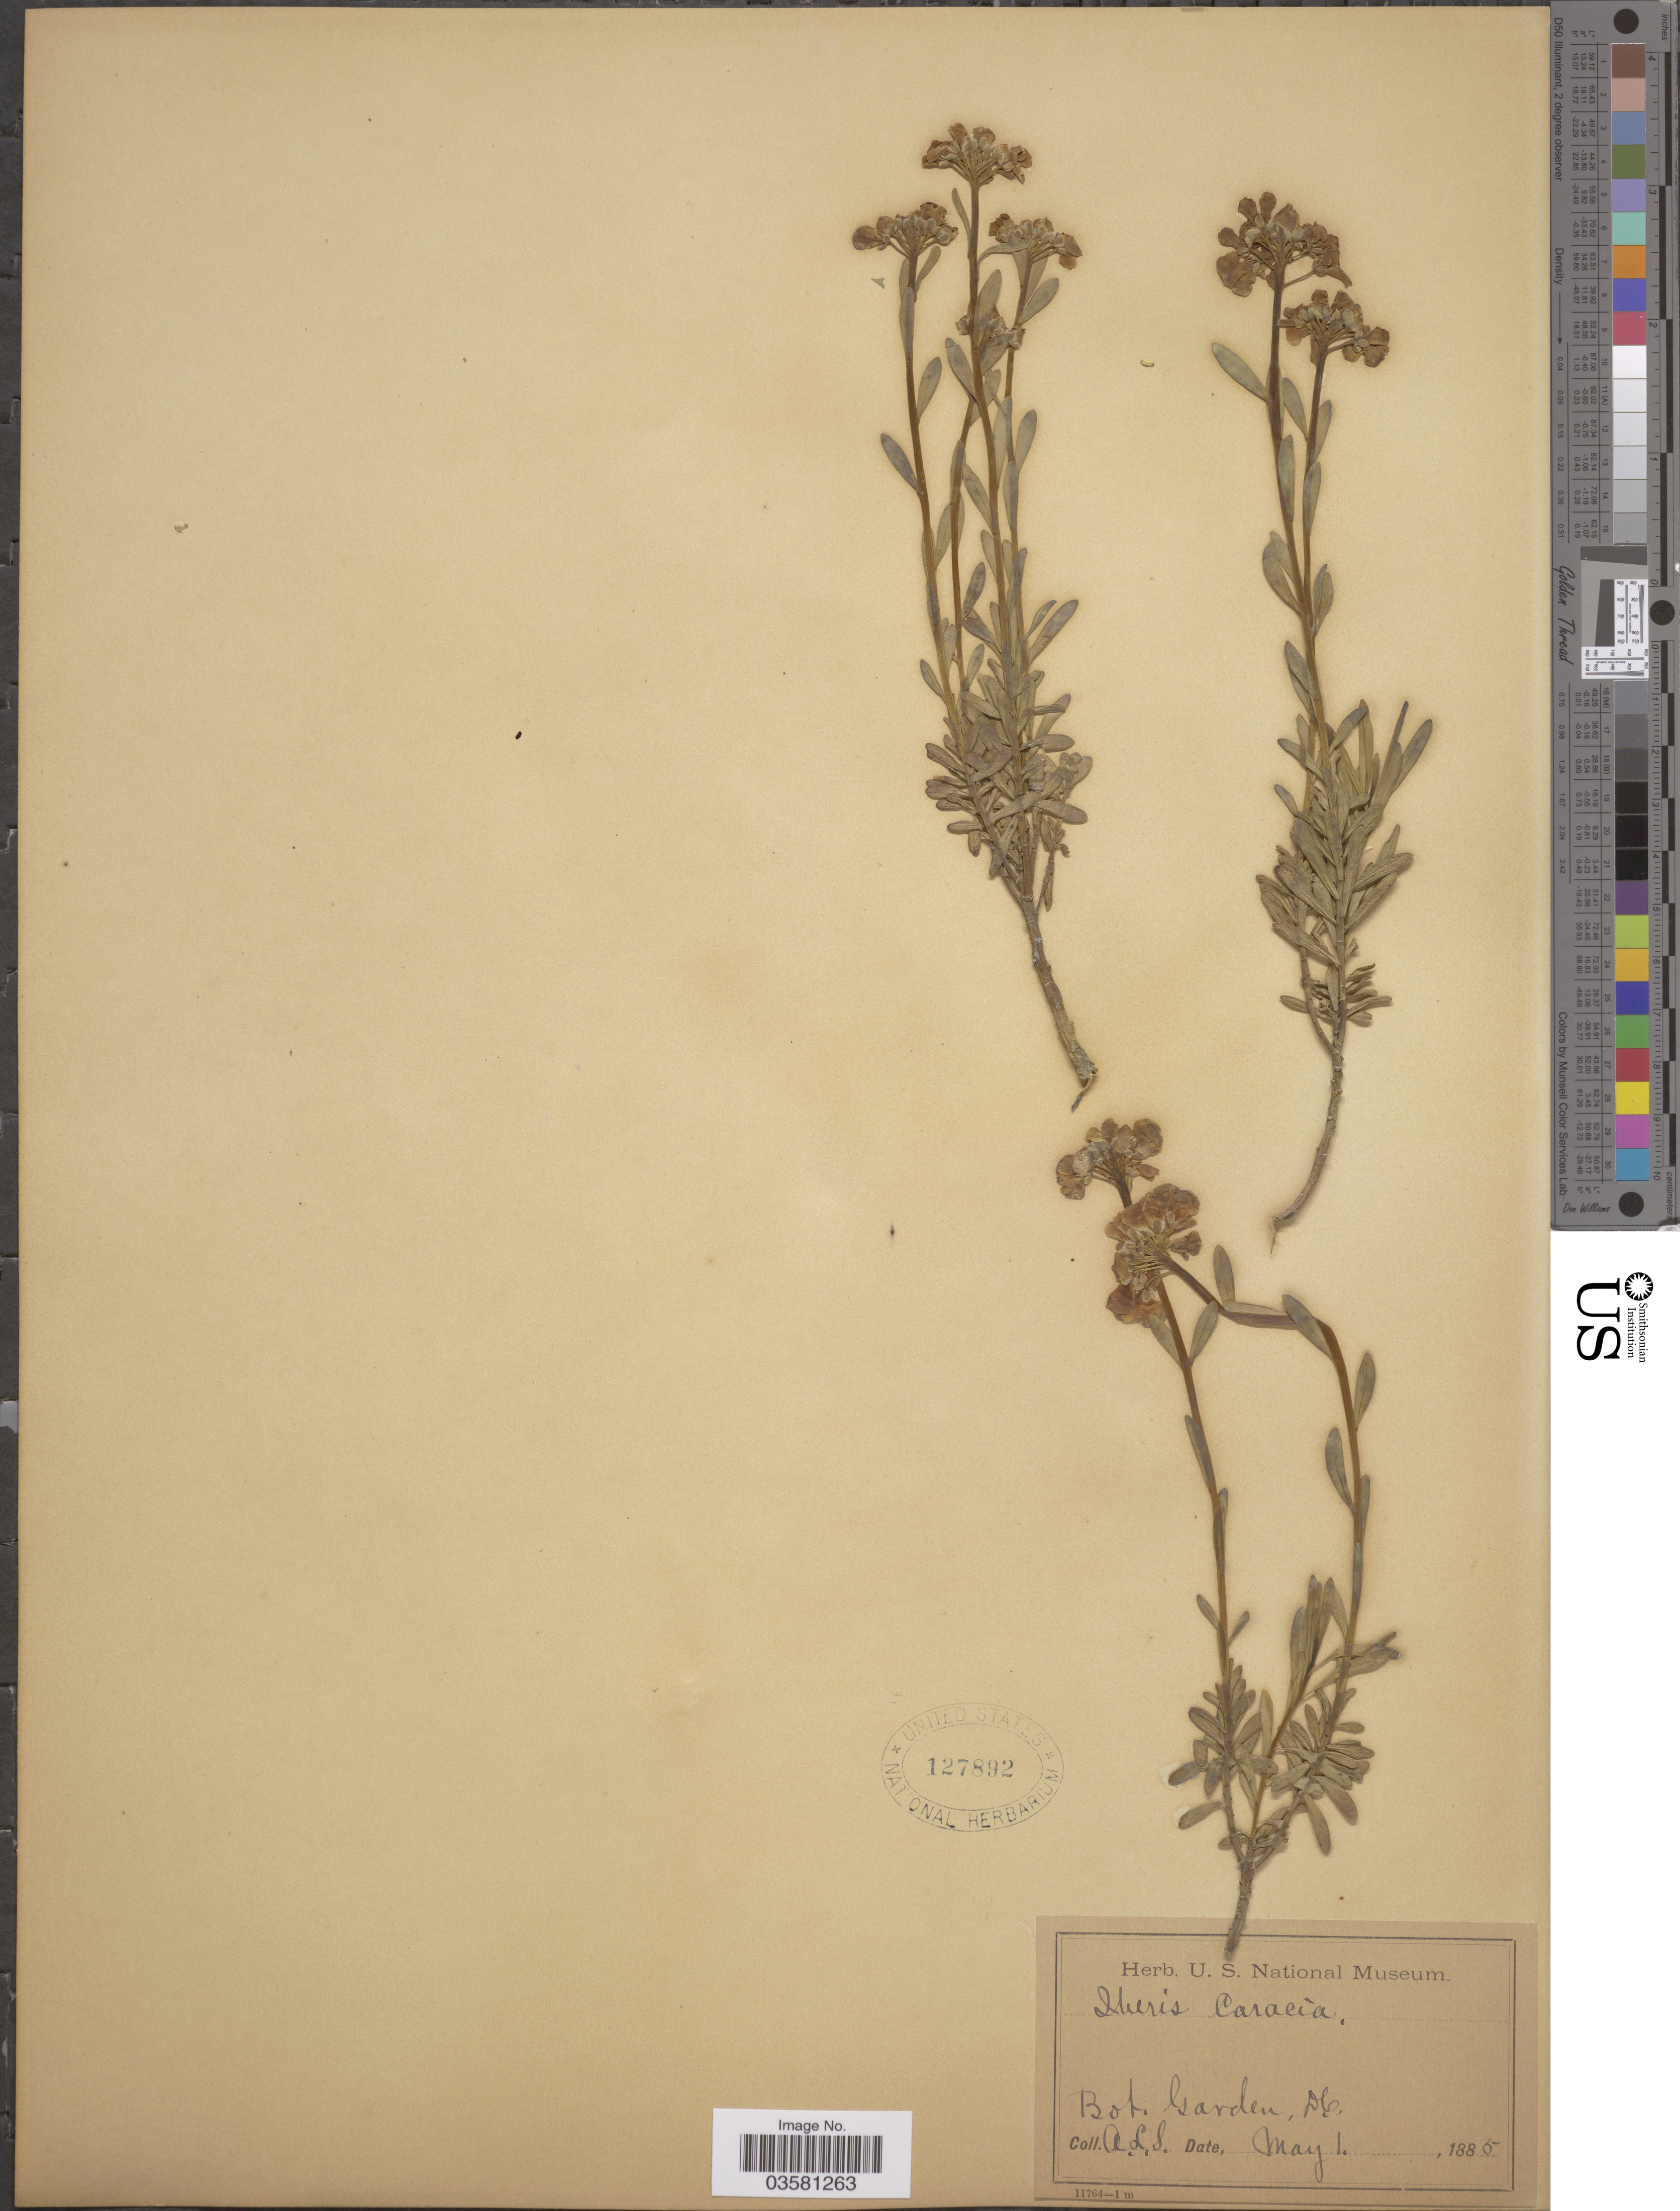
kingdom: Plantae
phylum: Tracheophyta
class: Magnoliopsida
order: Brassicales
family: Brassicaceae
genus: Iberis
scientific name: Iberis sp.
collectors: A.L.S.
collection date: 1885-05-01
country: United States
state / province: District of Columbia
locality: Bot. Garden, D.C.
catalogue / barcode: US 127892